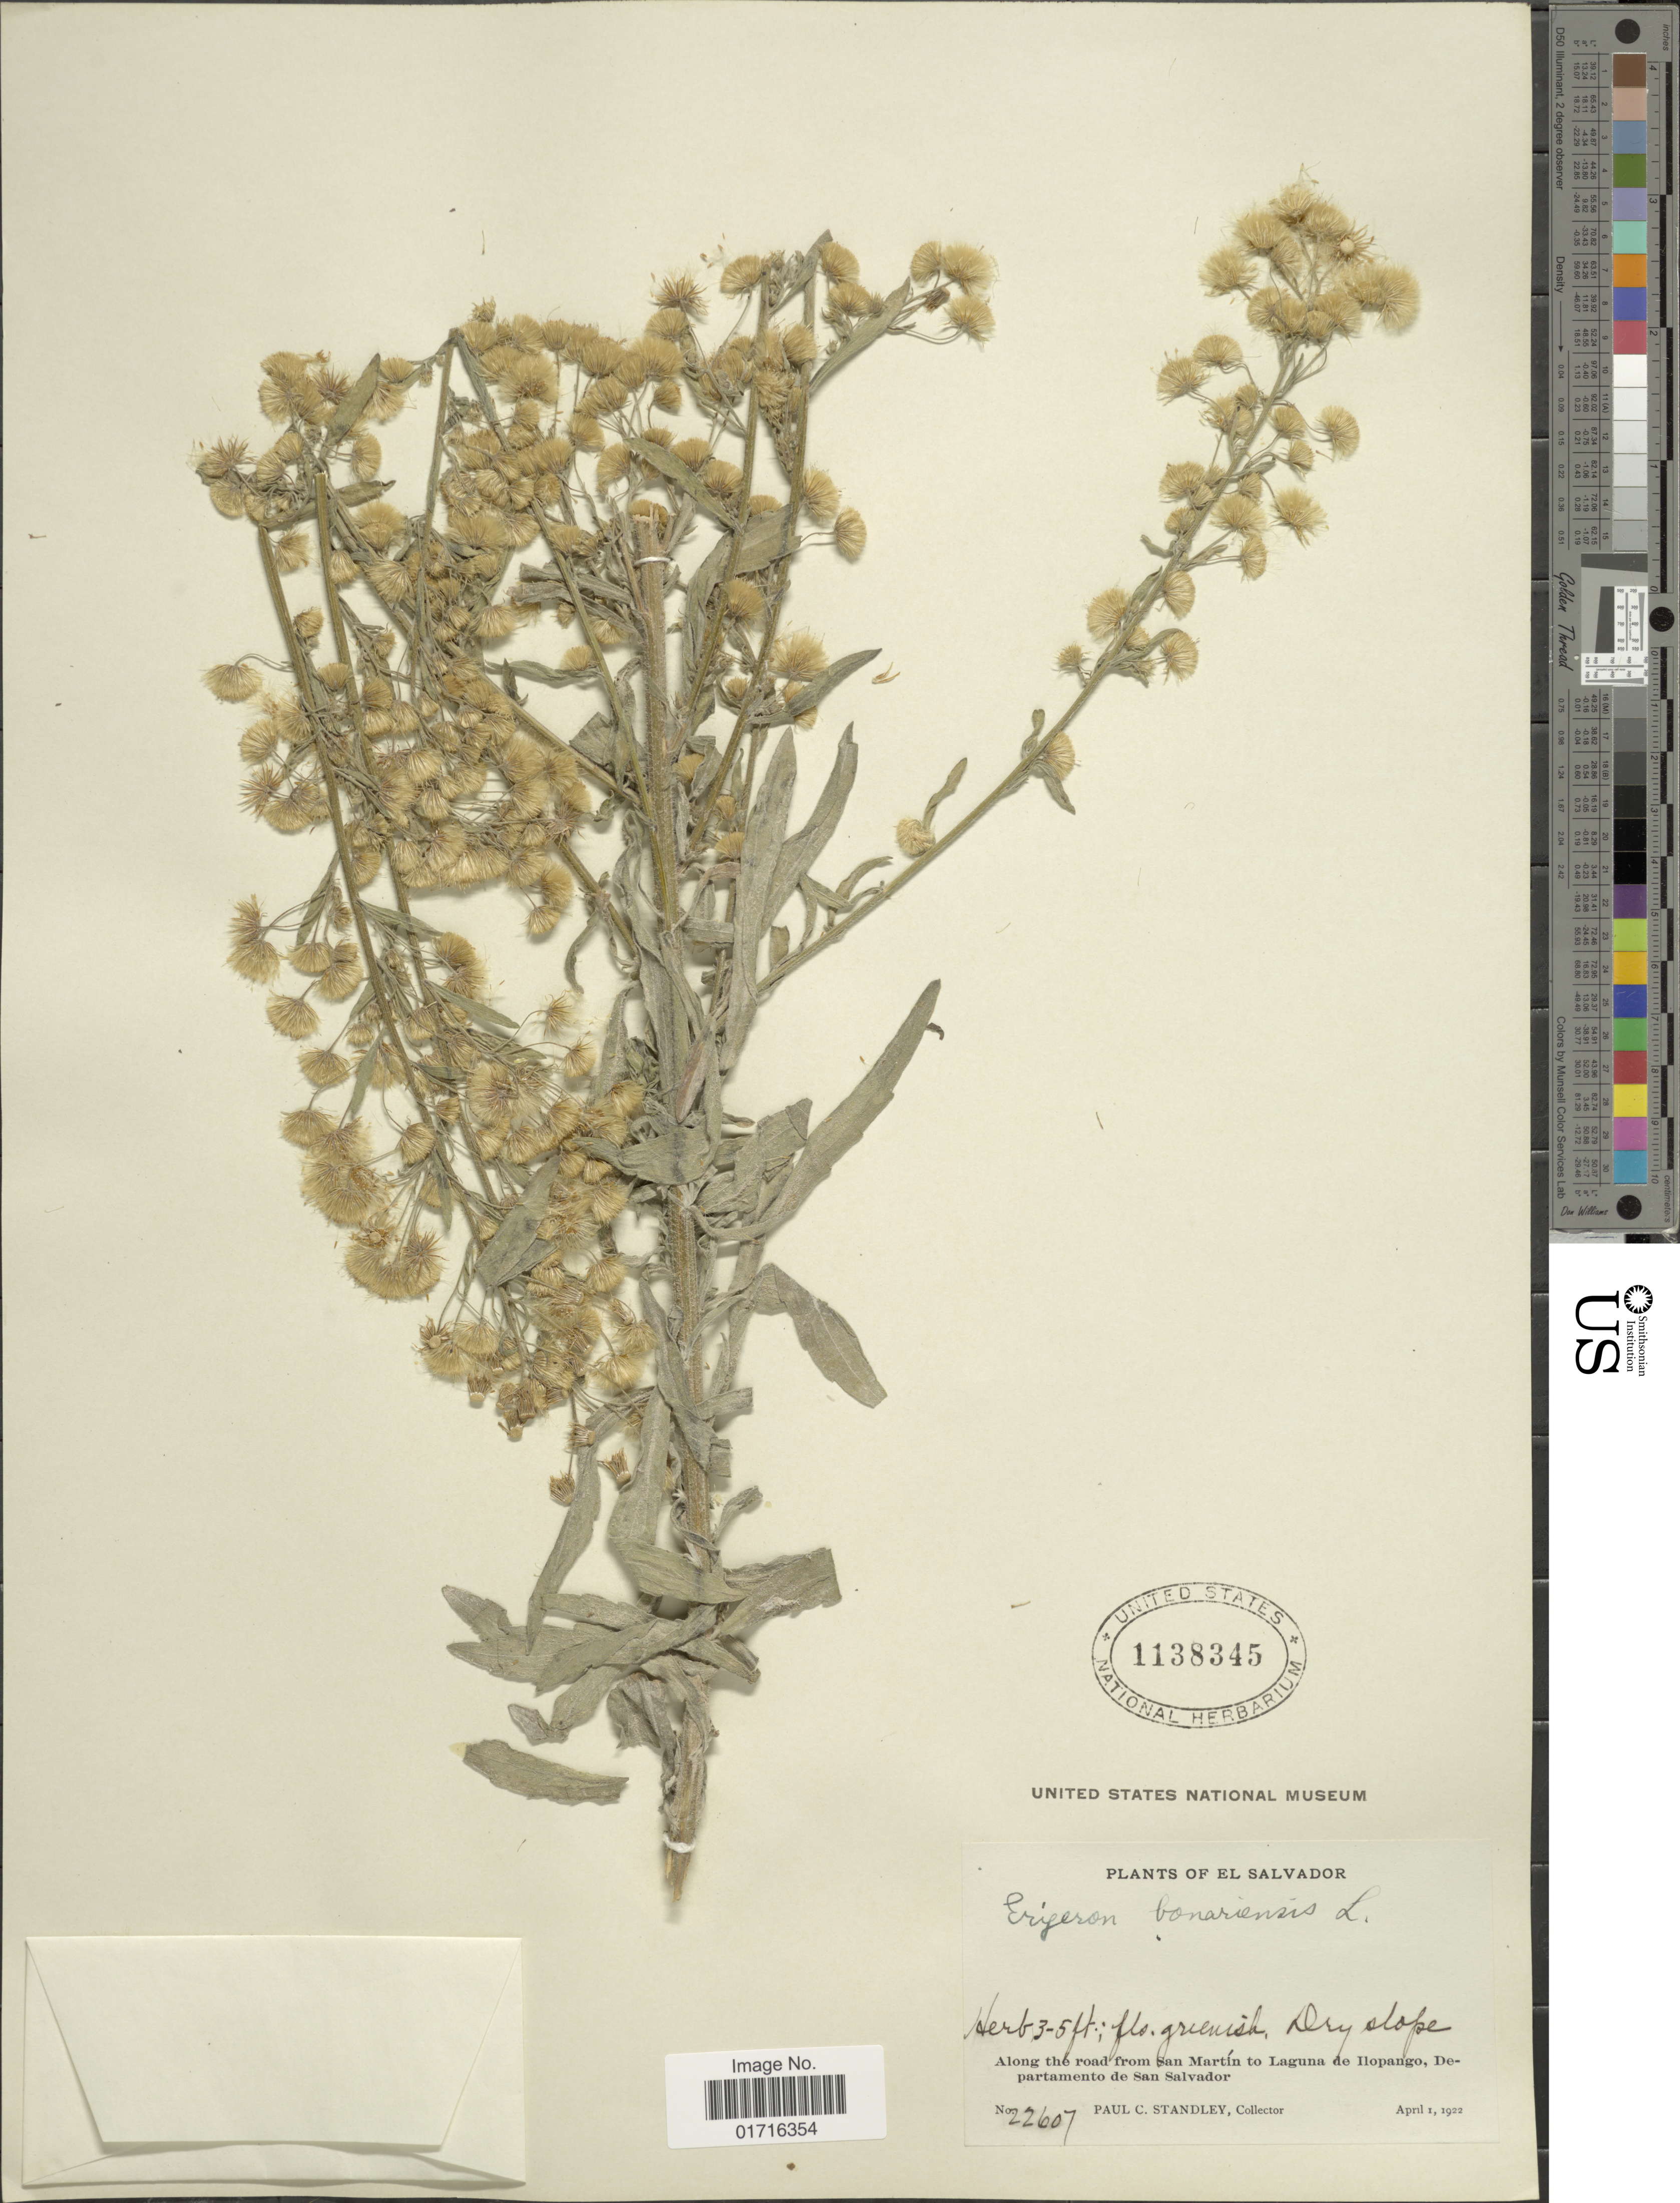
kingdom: Plantae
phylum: Tracheophyta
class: Magnoliopsida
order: Asterales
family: Asteraceae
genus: Conyza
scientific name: Conyza bonariensis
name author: (L.) Cronq.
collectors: P. C. Standley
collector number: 22607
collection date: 1922-04-01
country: El Salvador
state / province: San Salvador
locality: Along the road from San Martin lo Laguna de Ilopango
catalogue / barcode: US 1138345